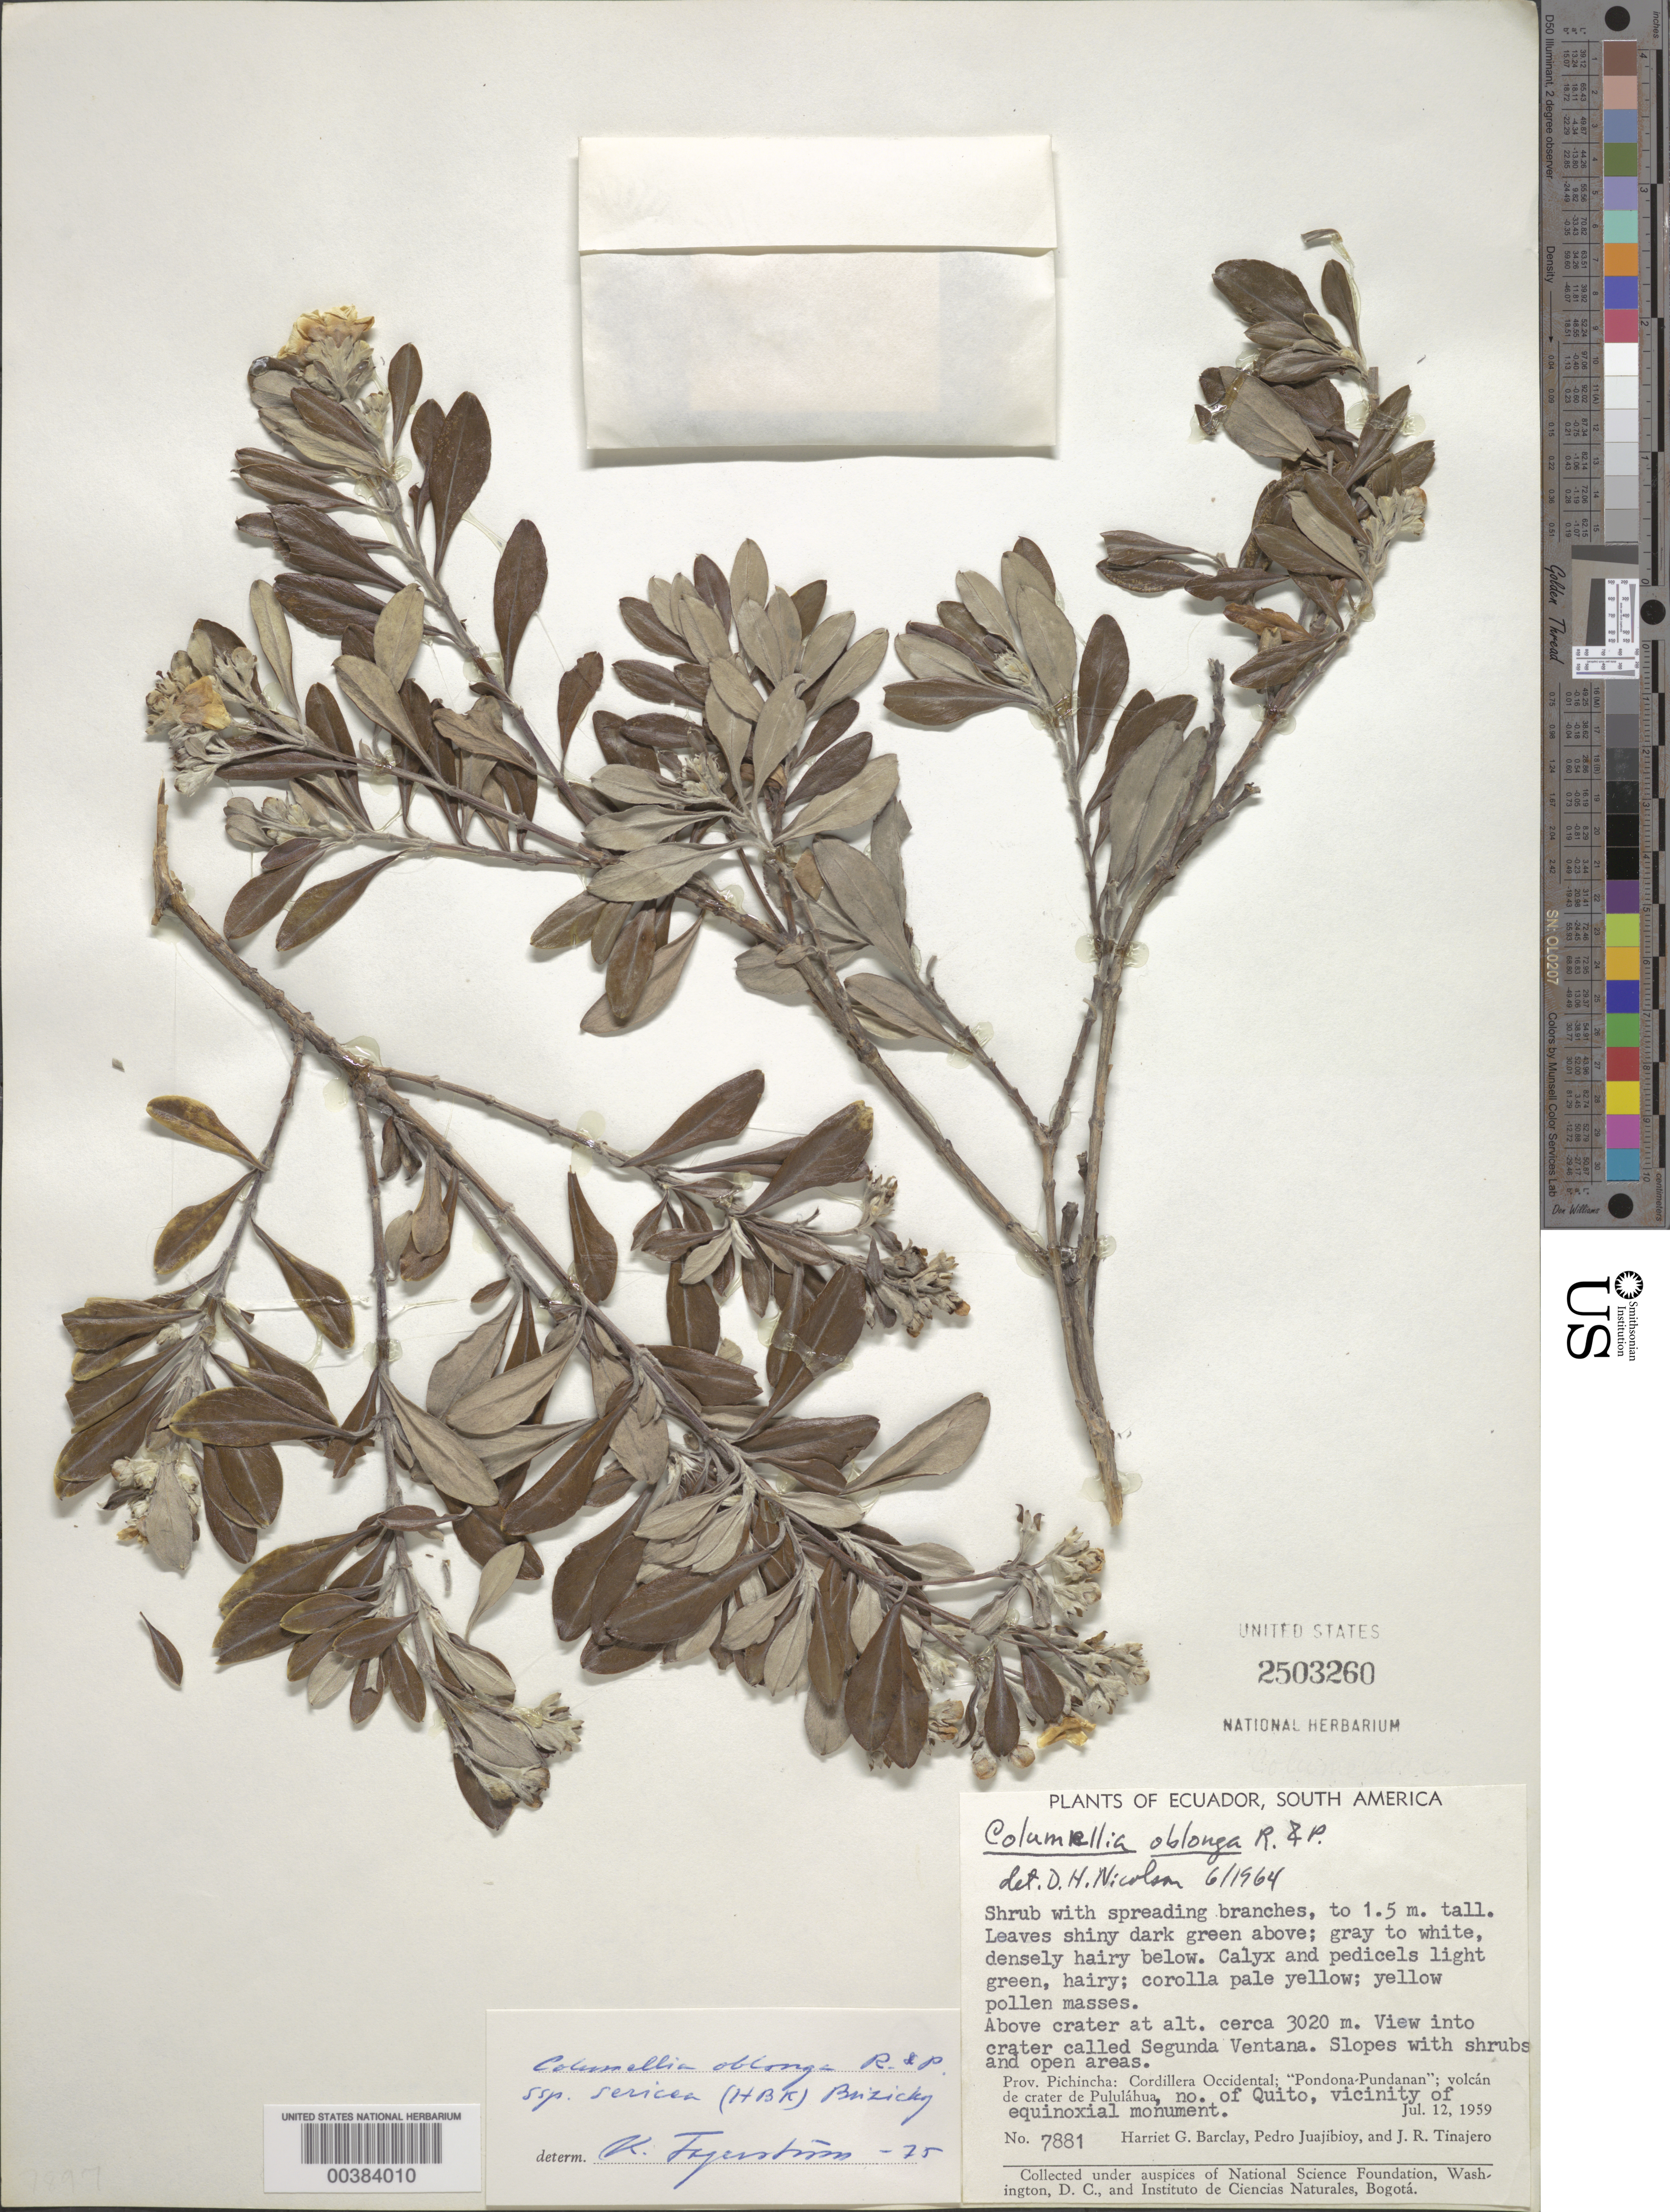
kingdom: Plantae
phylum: Tracheophyta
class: Magnoliopsida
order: Bruniales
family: Columelliaceae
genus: Columellia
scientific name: Columellia oblonga subsp. sericea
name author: (Kunth) Brizicky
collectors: H. G. Barclay, P. Juajibioy & J. Tinajero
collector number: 7881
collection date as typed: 12 Jul 1959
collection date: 1959-07-12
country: Ecuador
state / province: Pichincha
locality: Segunda ventana crater, Volcan pululahua, N of Quito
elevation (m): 3020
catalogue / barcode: US 2503260